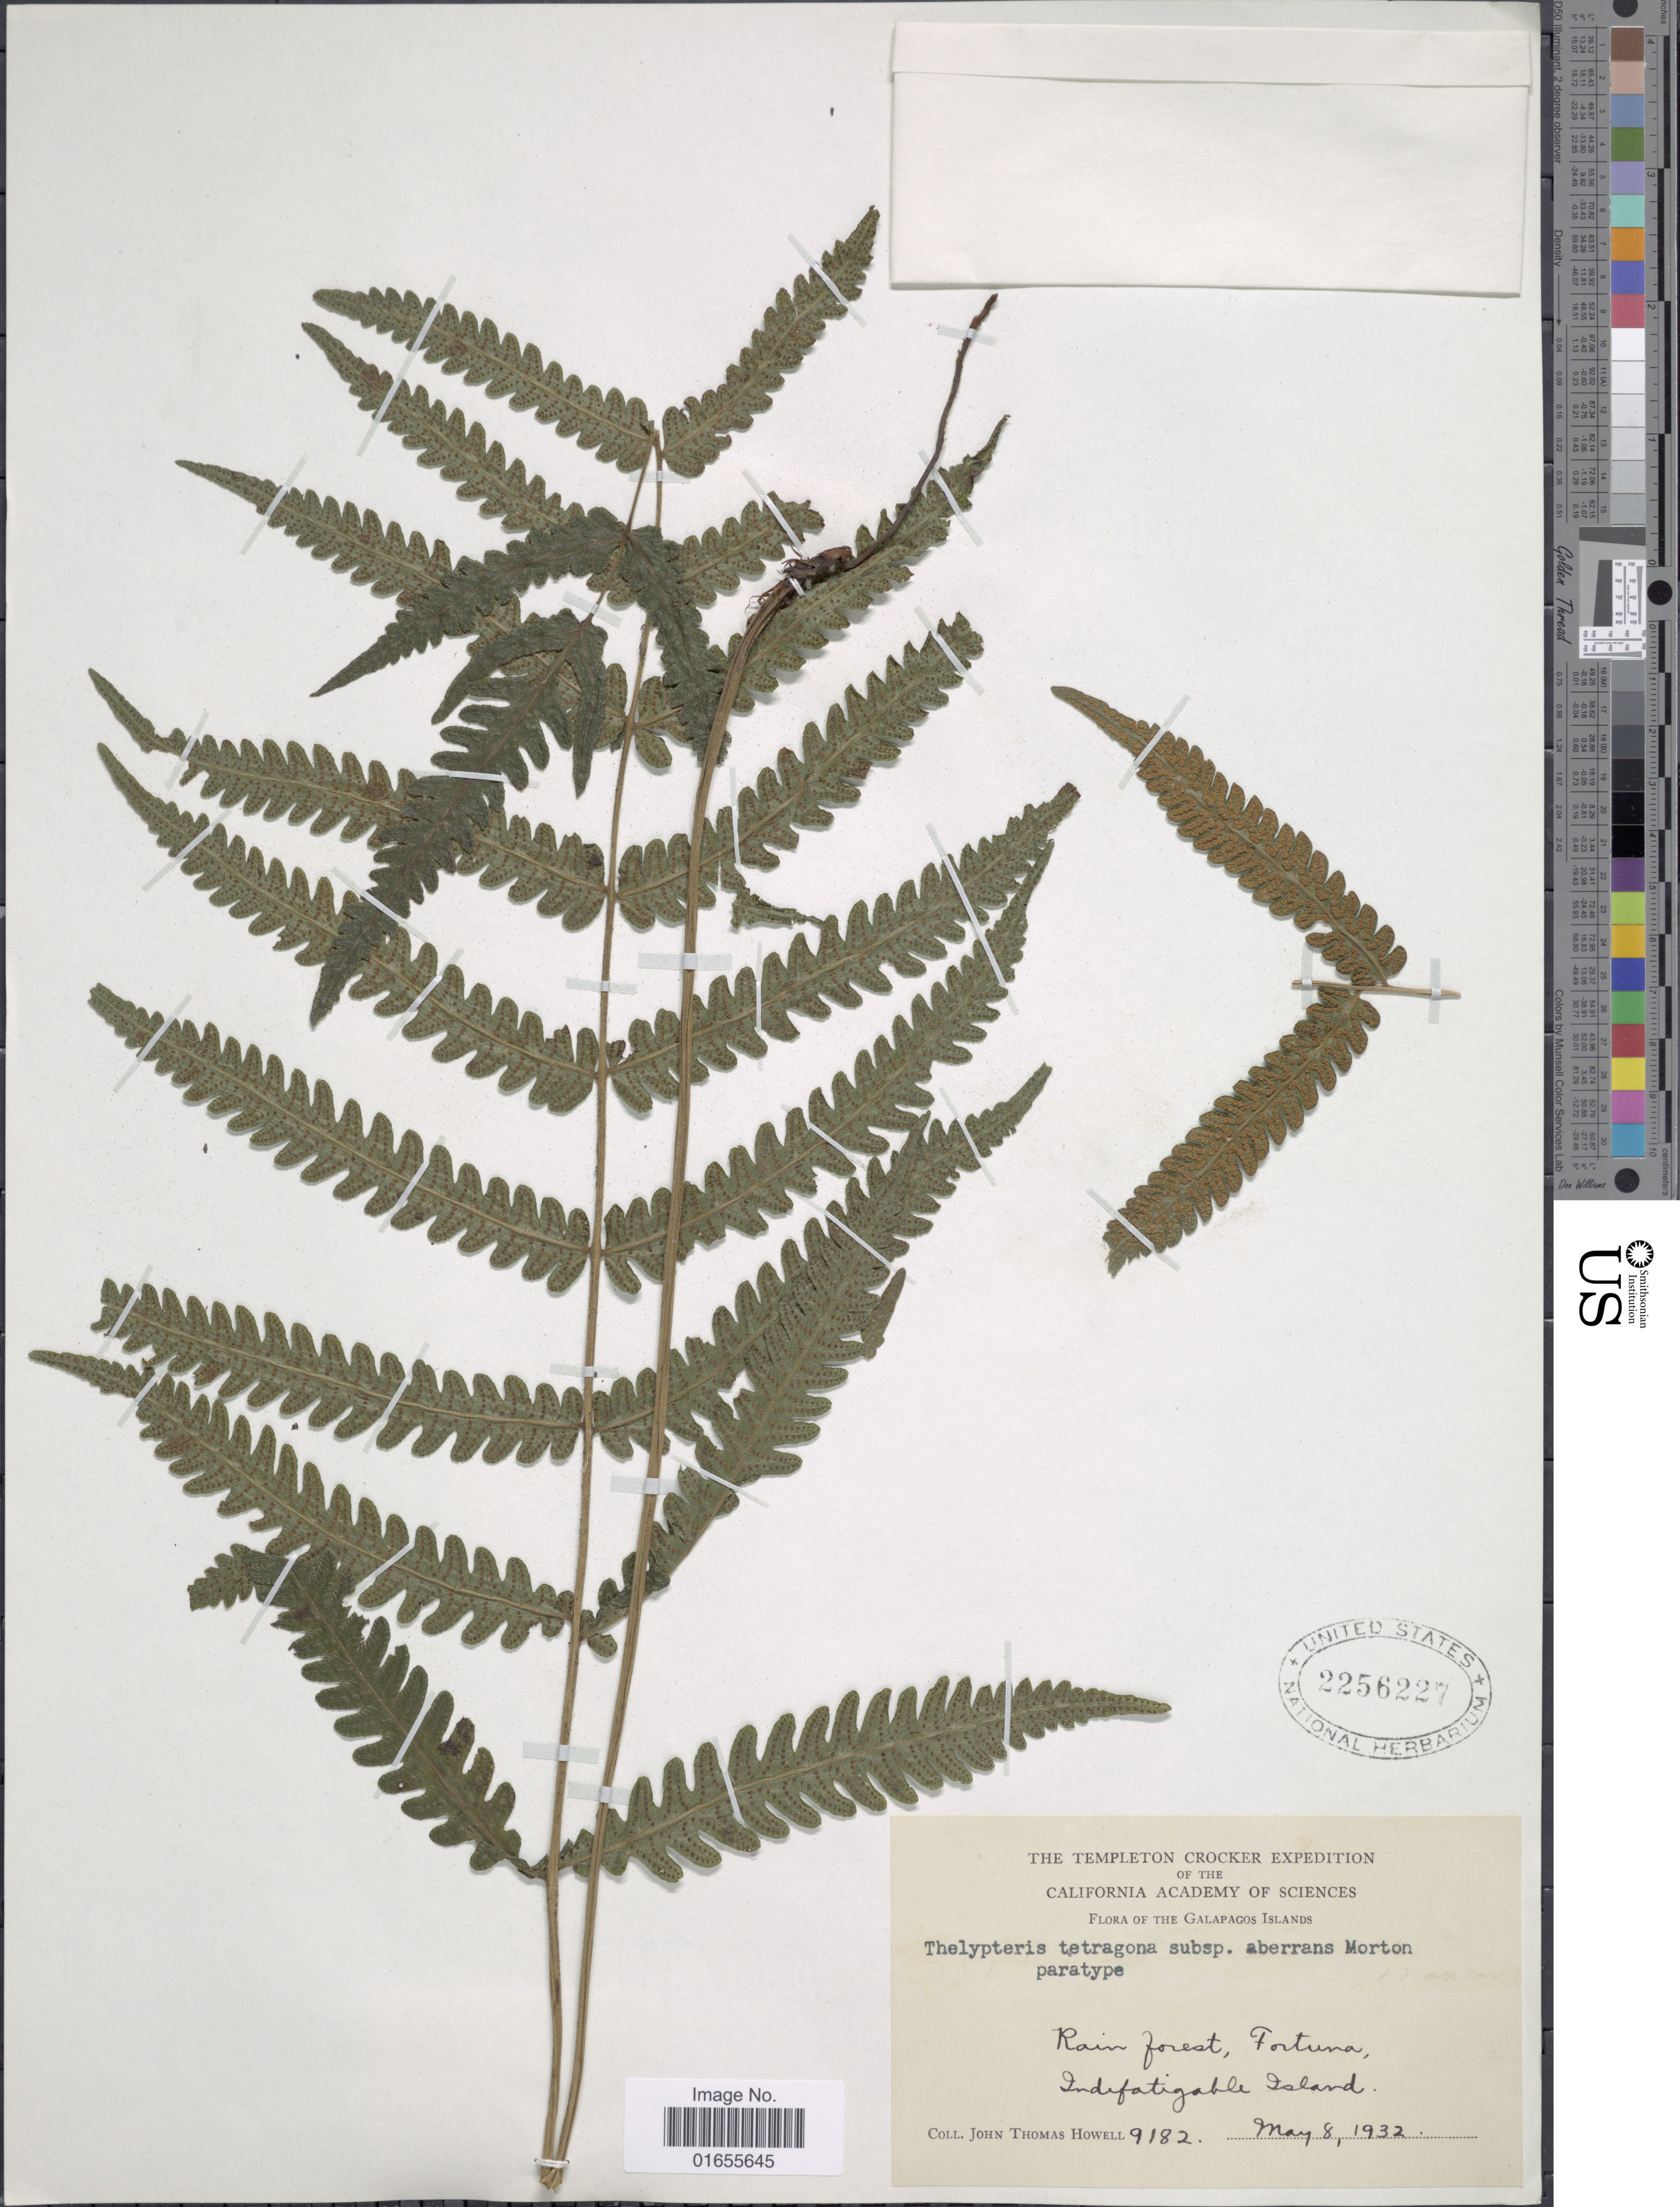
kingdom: Plantae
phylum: Tracheophyta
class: Polypodiopsida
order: Polypodiales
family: Thelypteridaceae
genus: Goniopteris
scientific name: Goniopteris tetragona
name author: (C. Presl) Sw.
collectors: J. T. Howell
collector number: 9182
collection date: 1932-05-08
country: Ecuador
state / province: Colón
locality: Galapagos Islands, Rain forest, Fortuna, Indefatigable Island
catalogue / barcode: US 2256227